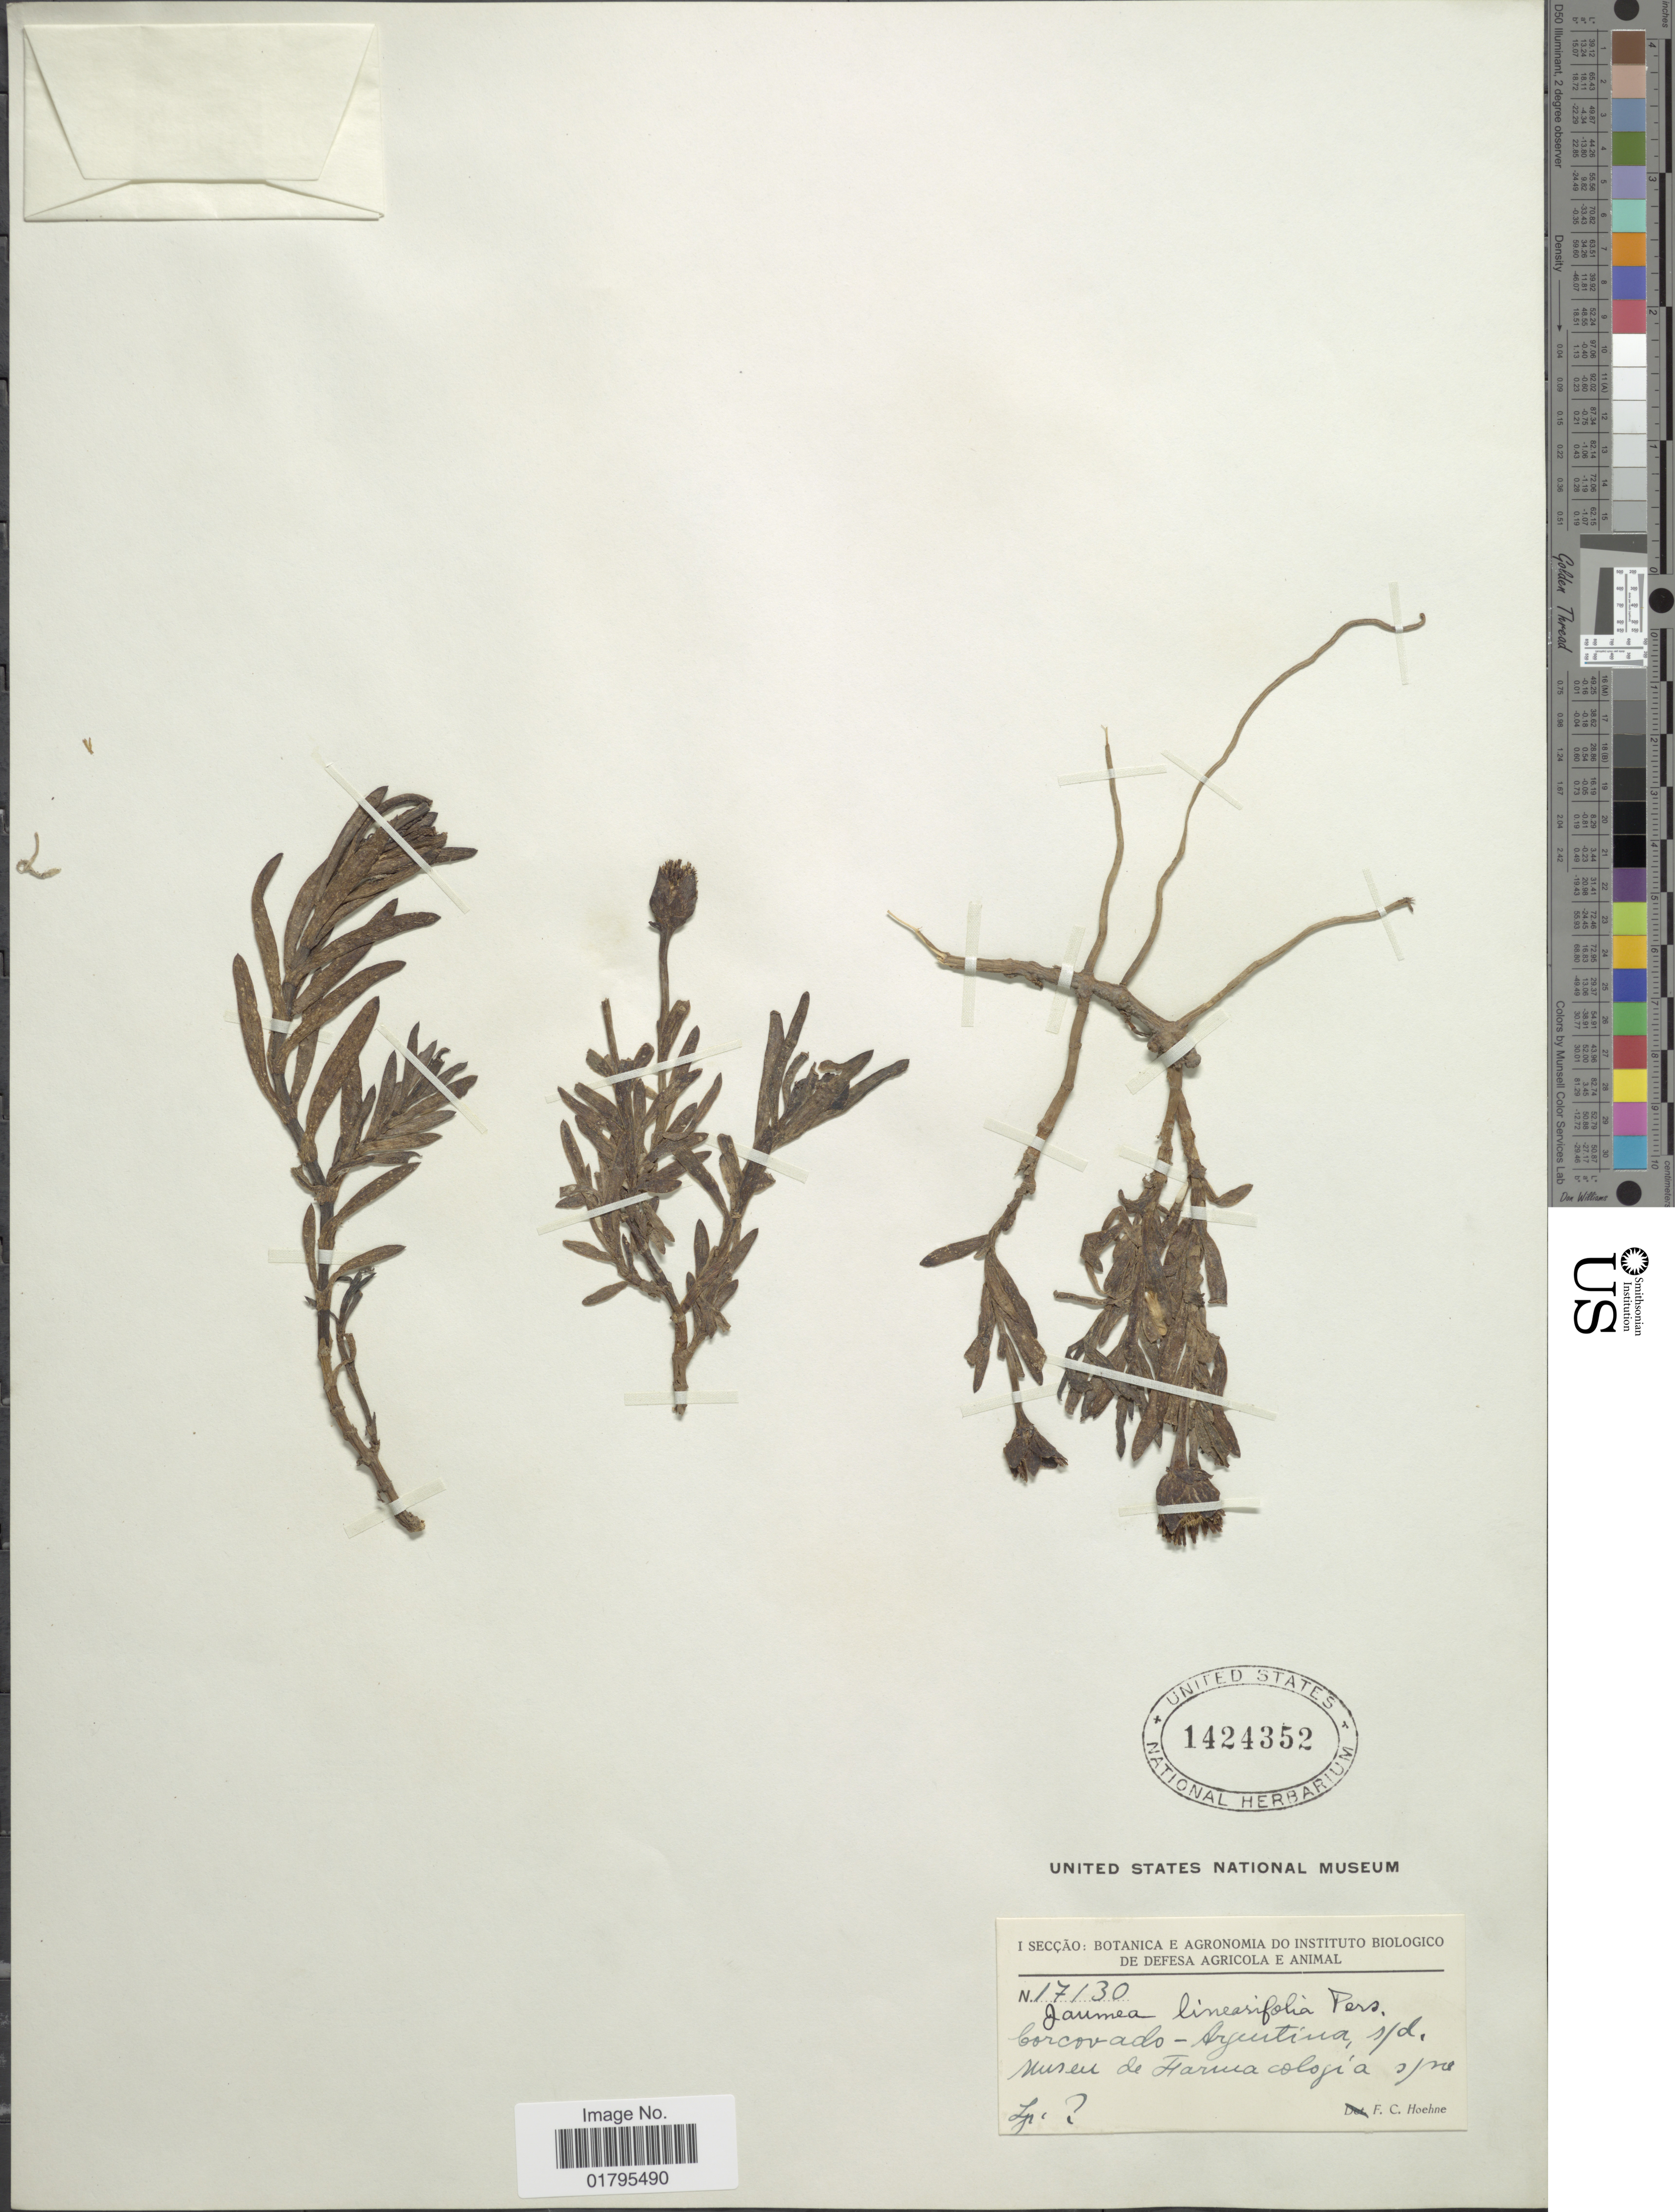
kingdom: Plantae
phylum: Tracheophyta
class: Magnoliopsida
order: Asterales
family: Asteraceae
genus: Jaumea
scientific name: Jaumea linerifolia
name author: (Juss.) DC.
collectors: F. C. Hoehne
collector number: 17130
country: Argentina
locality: Corcovado, Argentina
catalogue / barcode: US 1424352